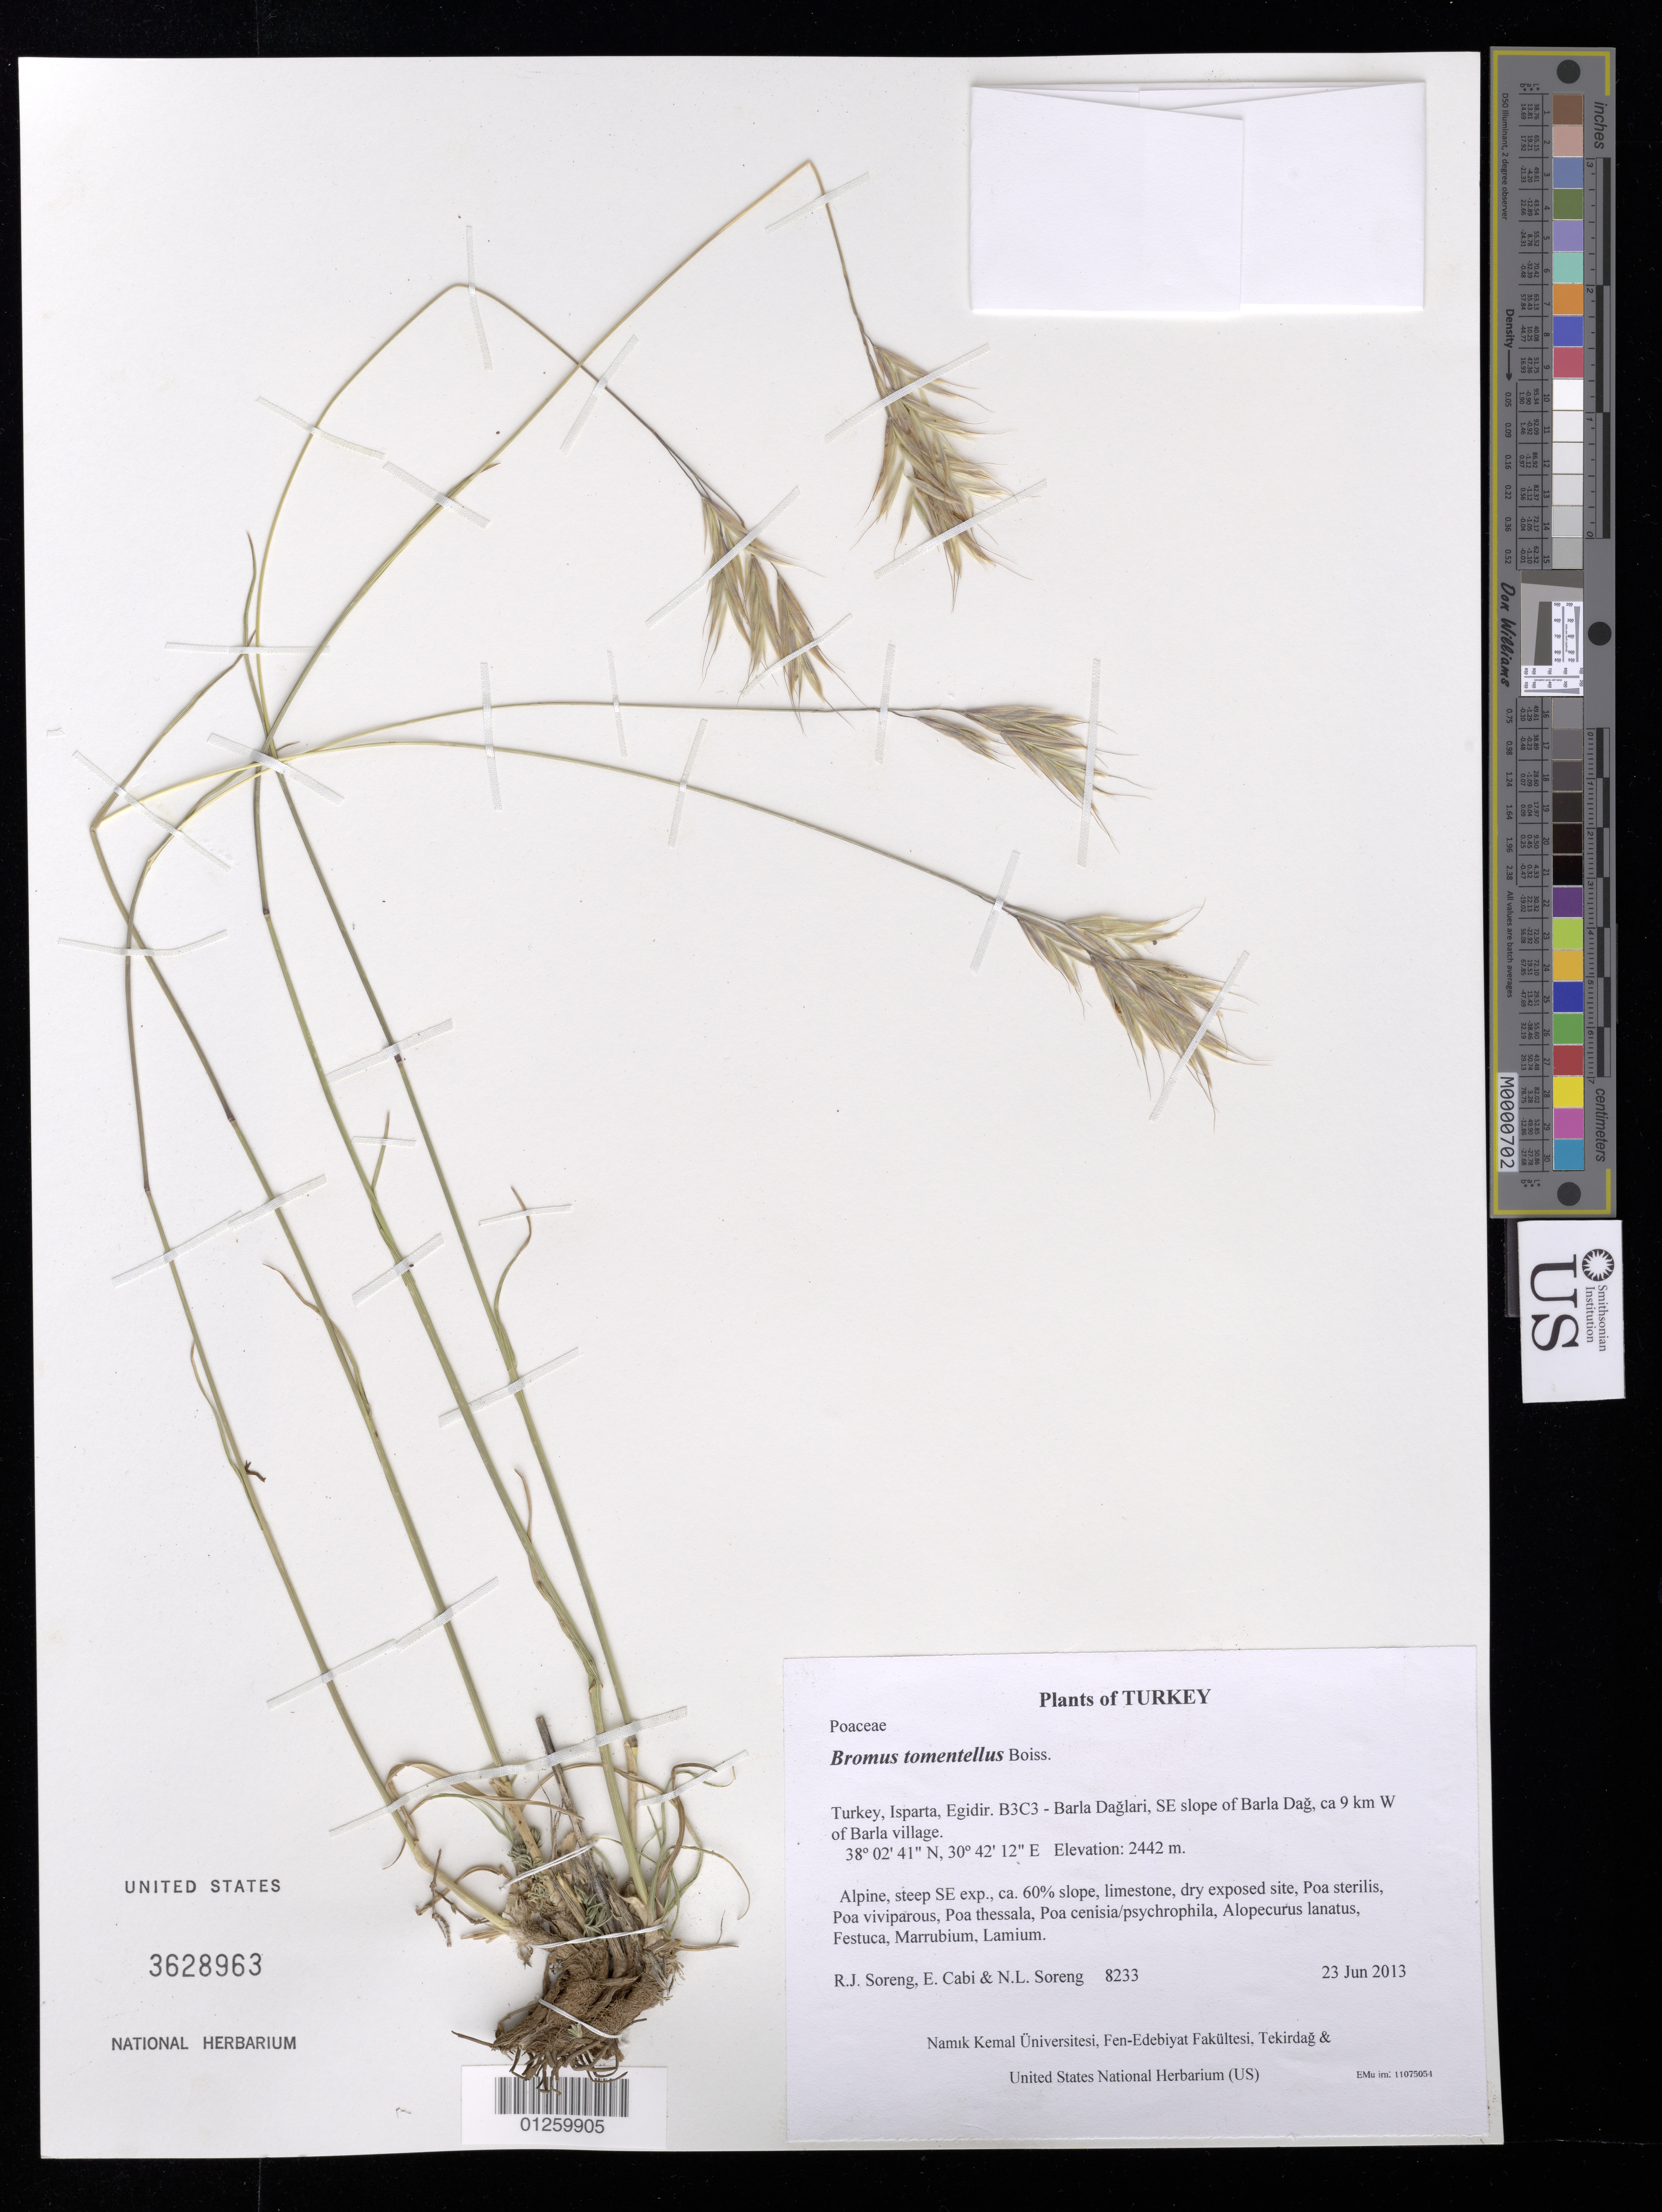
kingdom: Plantae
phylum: Tracheophyta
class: Liliopsida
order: Poales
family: Poaceae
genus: Bromus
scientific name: Bromus tomentellus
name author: Boiss.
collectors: R. J. Soreng, E. Cabi & N. L. Soreng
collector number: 8233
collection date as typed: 2013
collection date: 2013-06-23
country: Turkey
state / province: Isparta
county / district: Egidir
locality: B3C3 - Barla Daglari, SE slope of Barla Dag, ca 9 km W of Barla village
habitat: Alpine, steep SE exp., ca. 60% slope, limestone, dry exposed site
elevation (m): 2442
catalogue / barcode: US 3628963